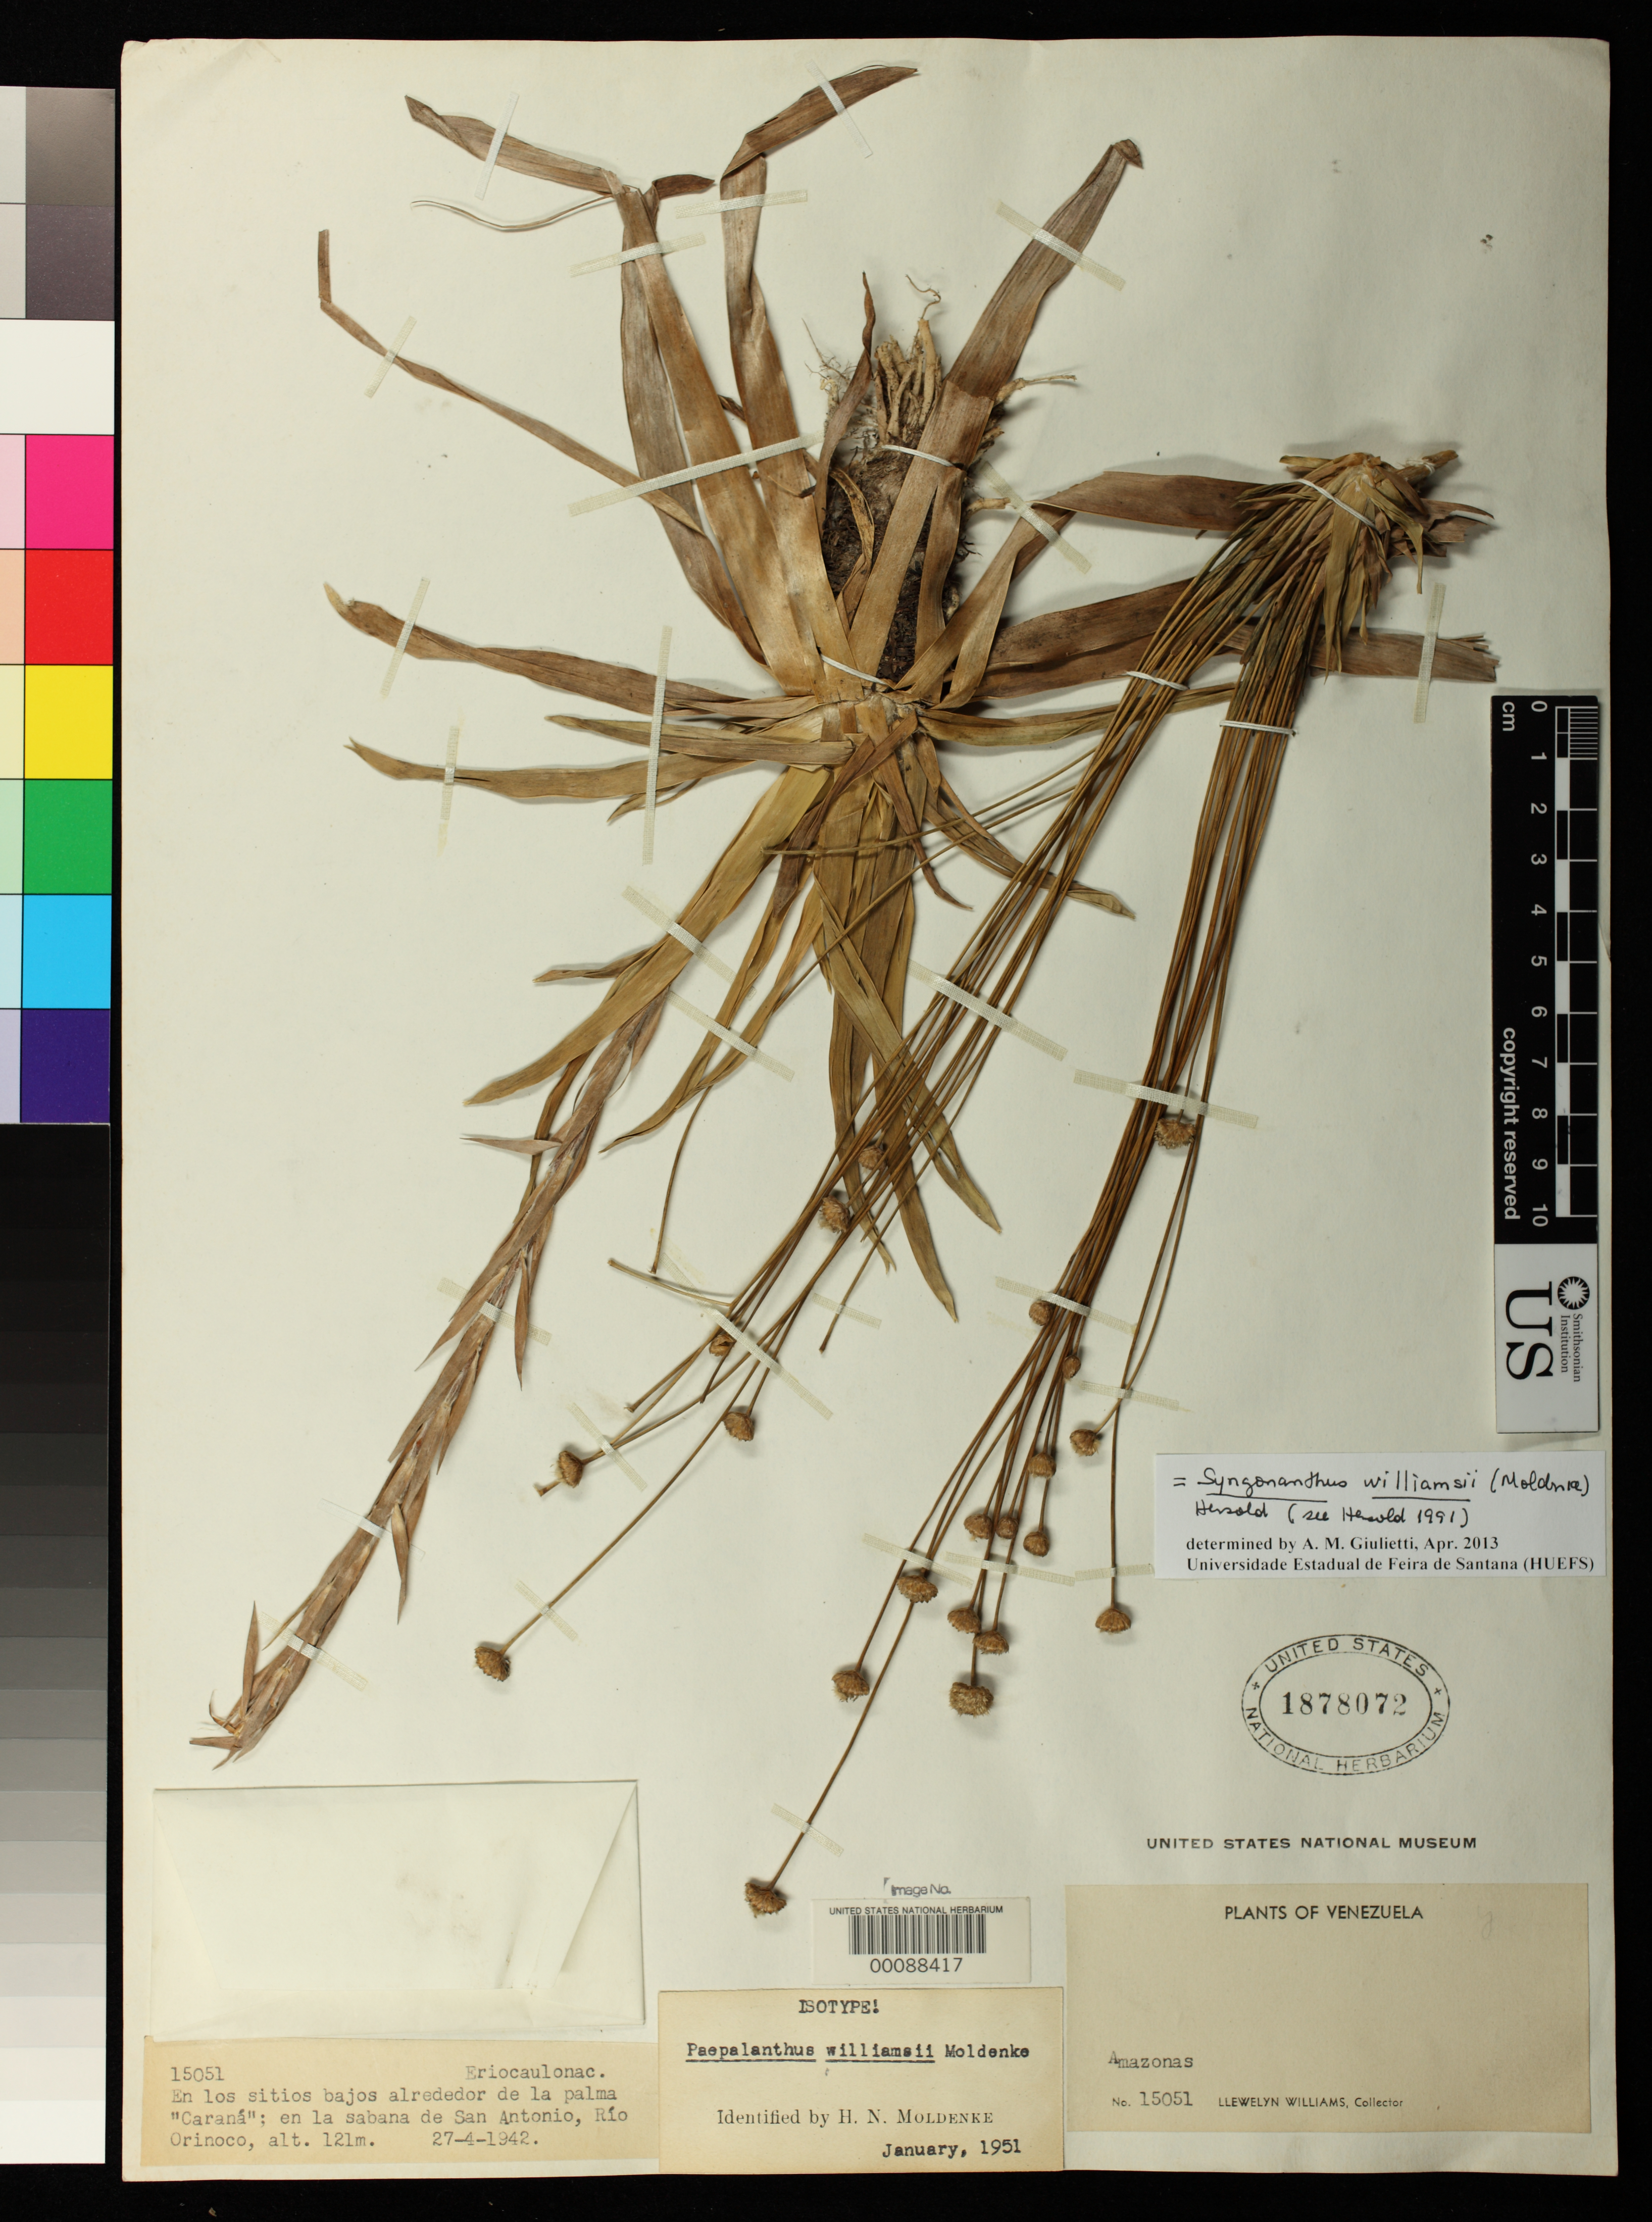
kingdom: Plantae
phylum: Tracheophyta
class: Liliopsida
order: Poales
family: Eriocaulaceae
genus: Paepalanthus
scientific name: Paepalanthus williamsii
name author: Moldenke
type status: Isotype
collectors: Ll. Williams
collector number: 15051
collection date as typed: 27 Apr 1942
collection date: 1942-04-27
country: Venezuela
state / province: Amazonas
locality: Rio Orinoco, Sabana de San Antonio.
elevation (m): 121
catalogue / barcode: US 1878072